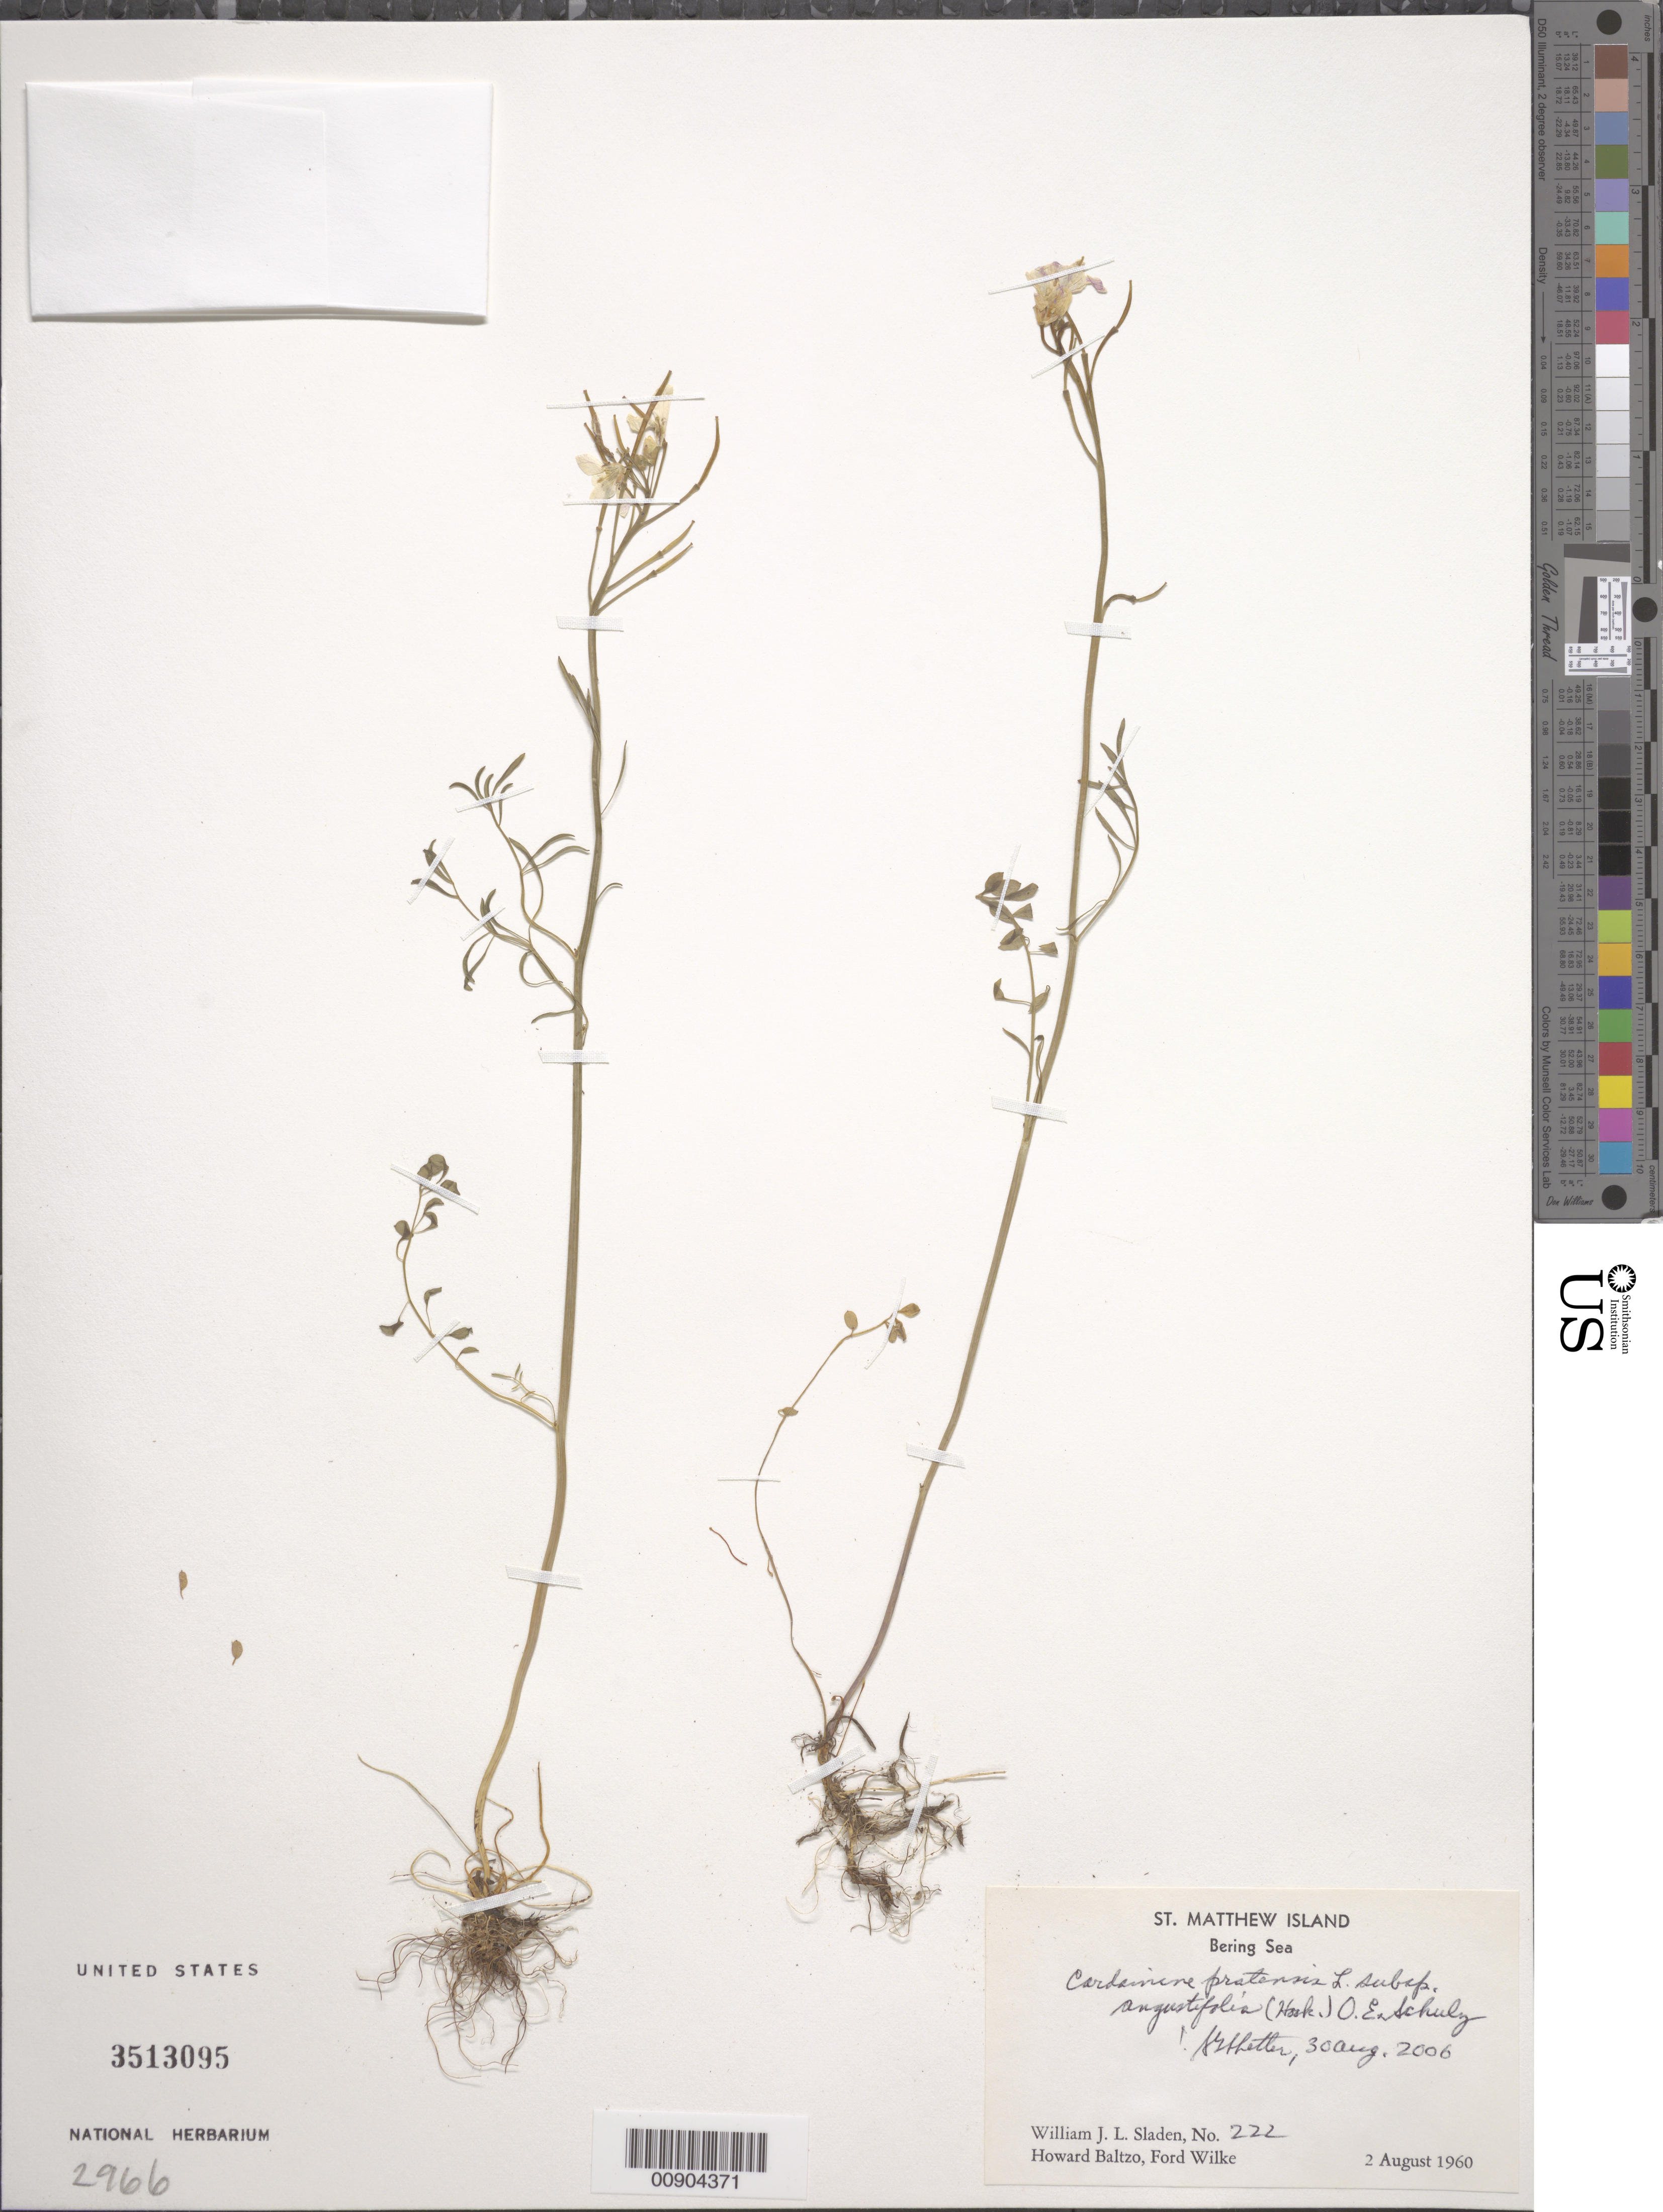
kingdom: Plantae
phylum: Tracheophyta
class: Magnoliopsida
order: Brassicales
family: Brassicaceae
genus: Cardamine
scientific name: Cardamine pratensis subsp. angustifolia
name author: (Hook.) O.E. Schulz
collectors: W. Sladen, H. Baltzo & F. Wilke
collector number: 222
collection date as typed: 02 Aug 1960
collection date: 1960-08-02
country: United States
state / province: Alaska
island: St. Matthew Island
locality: St. Matthew Island, Bering Sea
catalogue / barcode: US 3503095